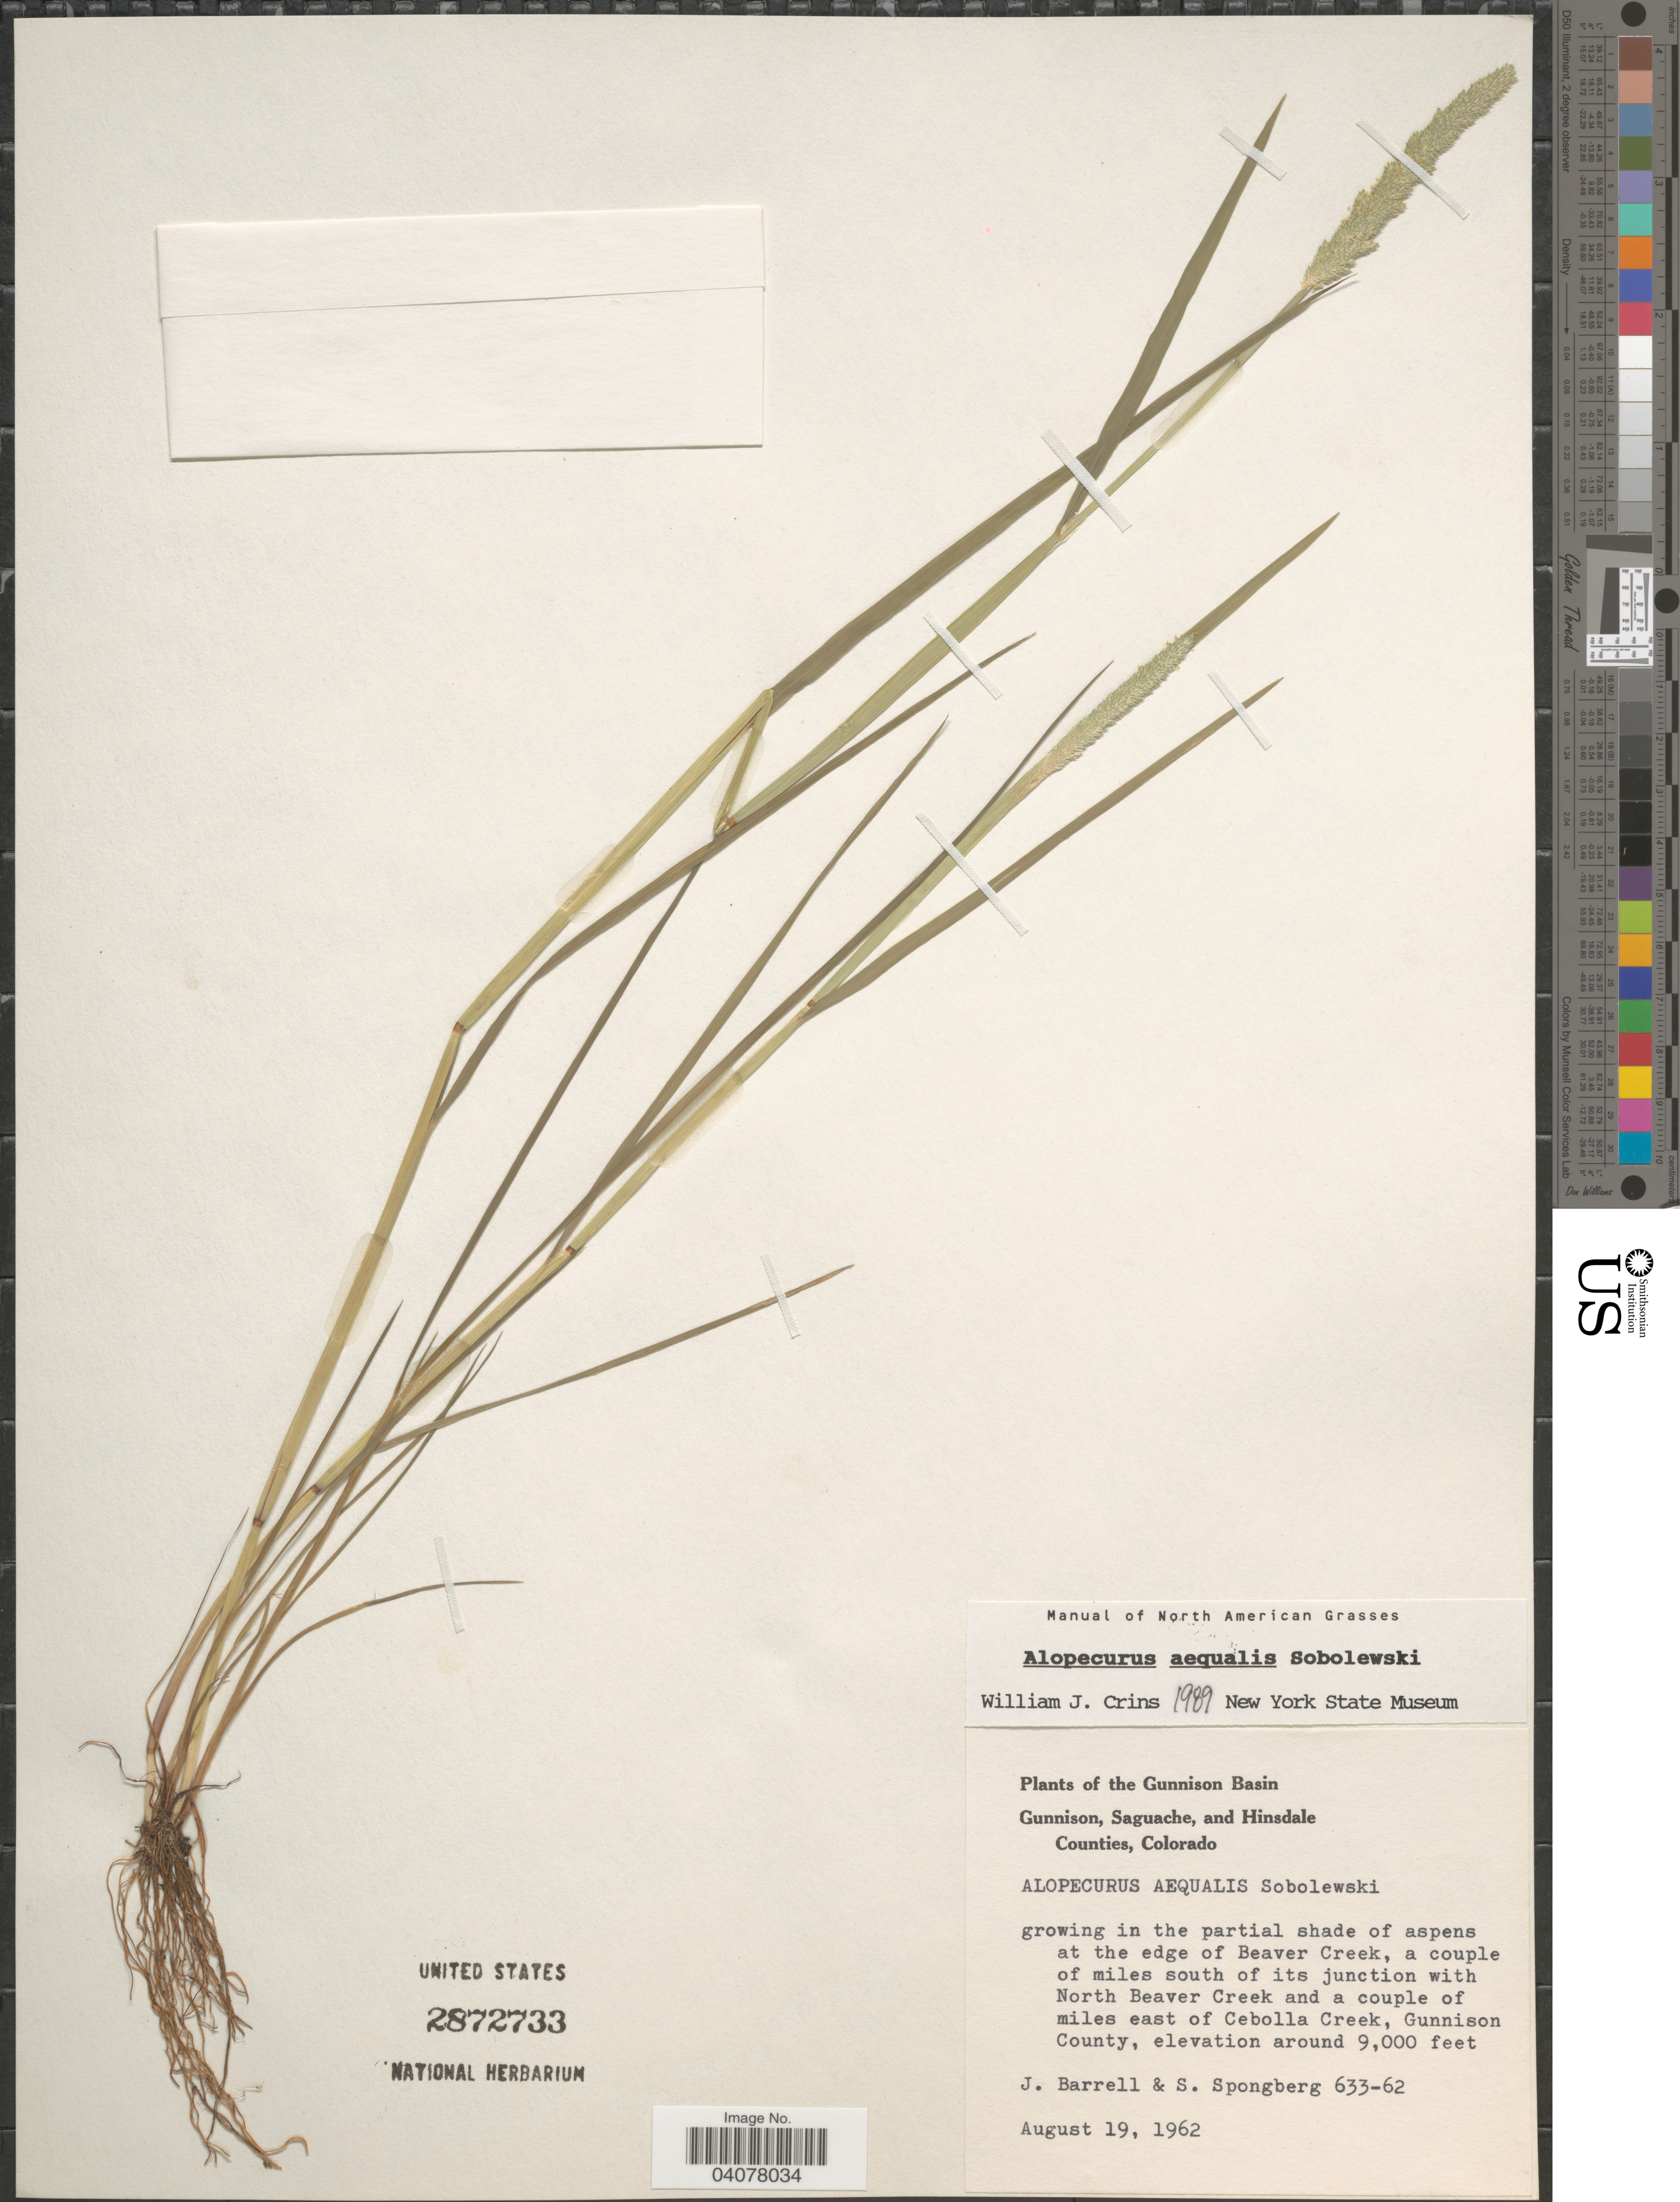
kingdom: Plantae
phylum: Tracheophyta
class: Liliopsida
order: Poales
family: Poaceae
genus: Alopecurus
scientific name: Alopecurus aequalis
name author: Sobol.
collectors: J. Barrell & S. A.Spongberg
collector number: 633-62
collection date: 1962-08-19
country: United States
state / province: Colorado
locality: Gunnison Basin. At the edge of Beaver Creek, a couple of miles south of its junction with North Beaver Creek and a couple of miles east of Cebolla Creek, Gunnison County.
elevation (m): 2743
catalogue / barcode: US 2872733